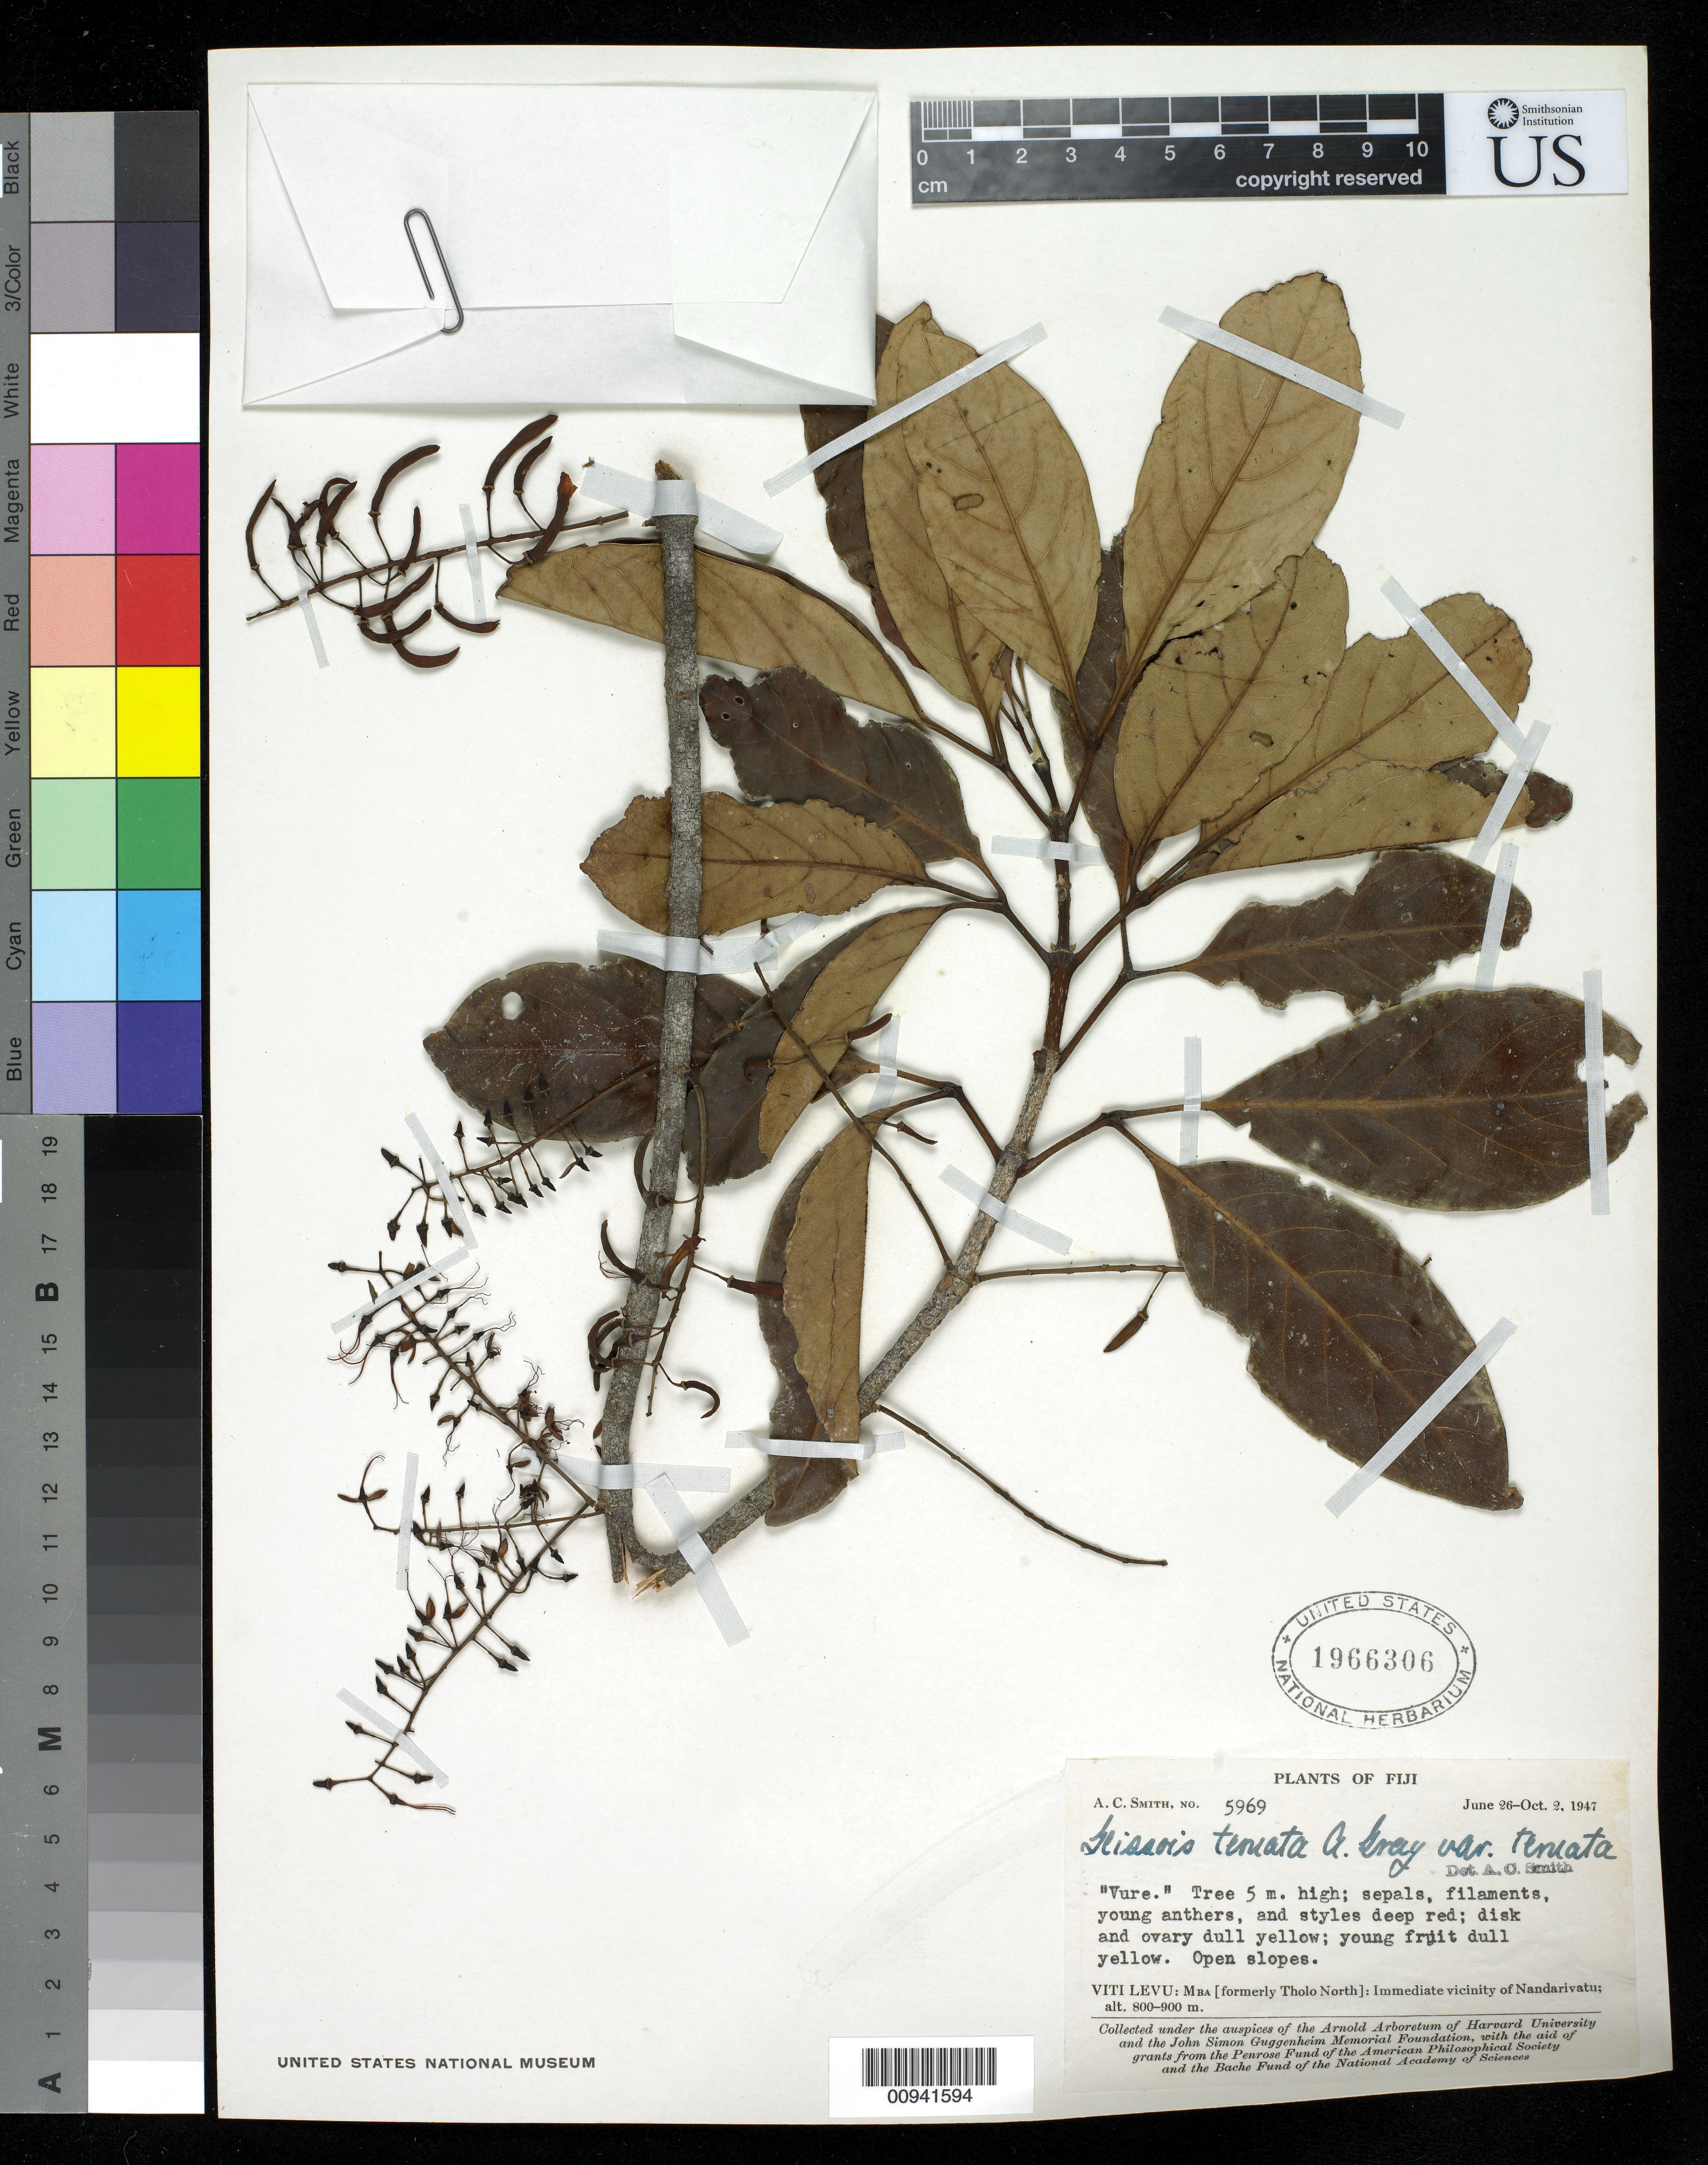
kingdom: Plantae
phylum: Tracheophyta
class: Magnoliopsida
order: Oxalidales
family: Cunoniaceae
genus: Geissois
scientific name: Geissois ternata var. ternata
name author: A. Gray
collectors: C. A. Smith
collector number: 5969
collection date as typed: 26 Jun 1947 to 02 Oct 1947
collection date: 1947-06-26/1947-10-02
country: Fiji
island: Viti Levu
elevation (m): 800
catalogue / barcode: US 1966306